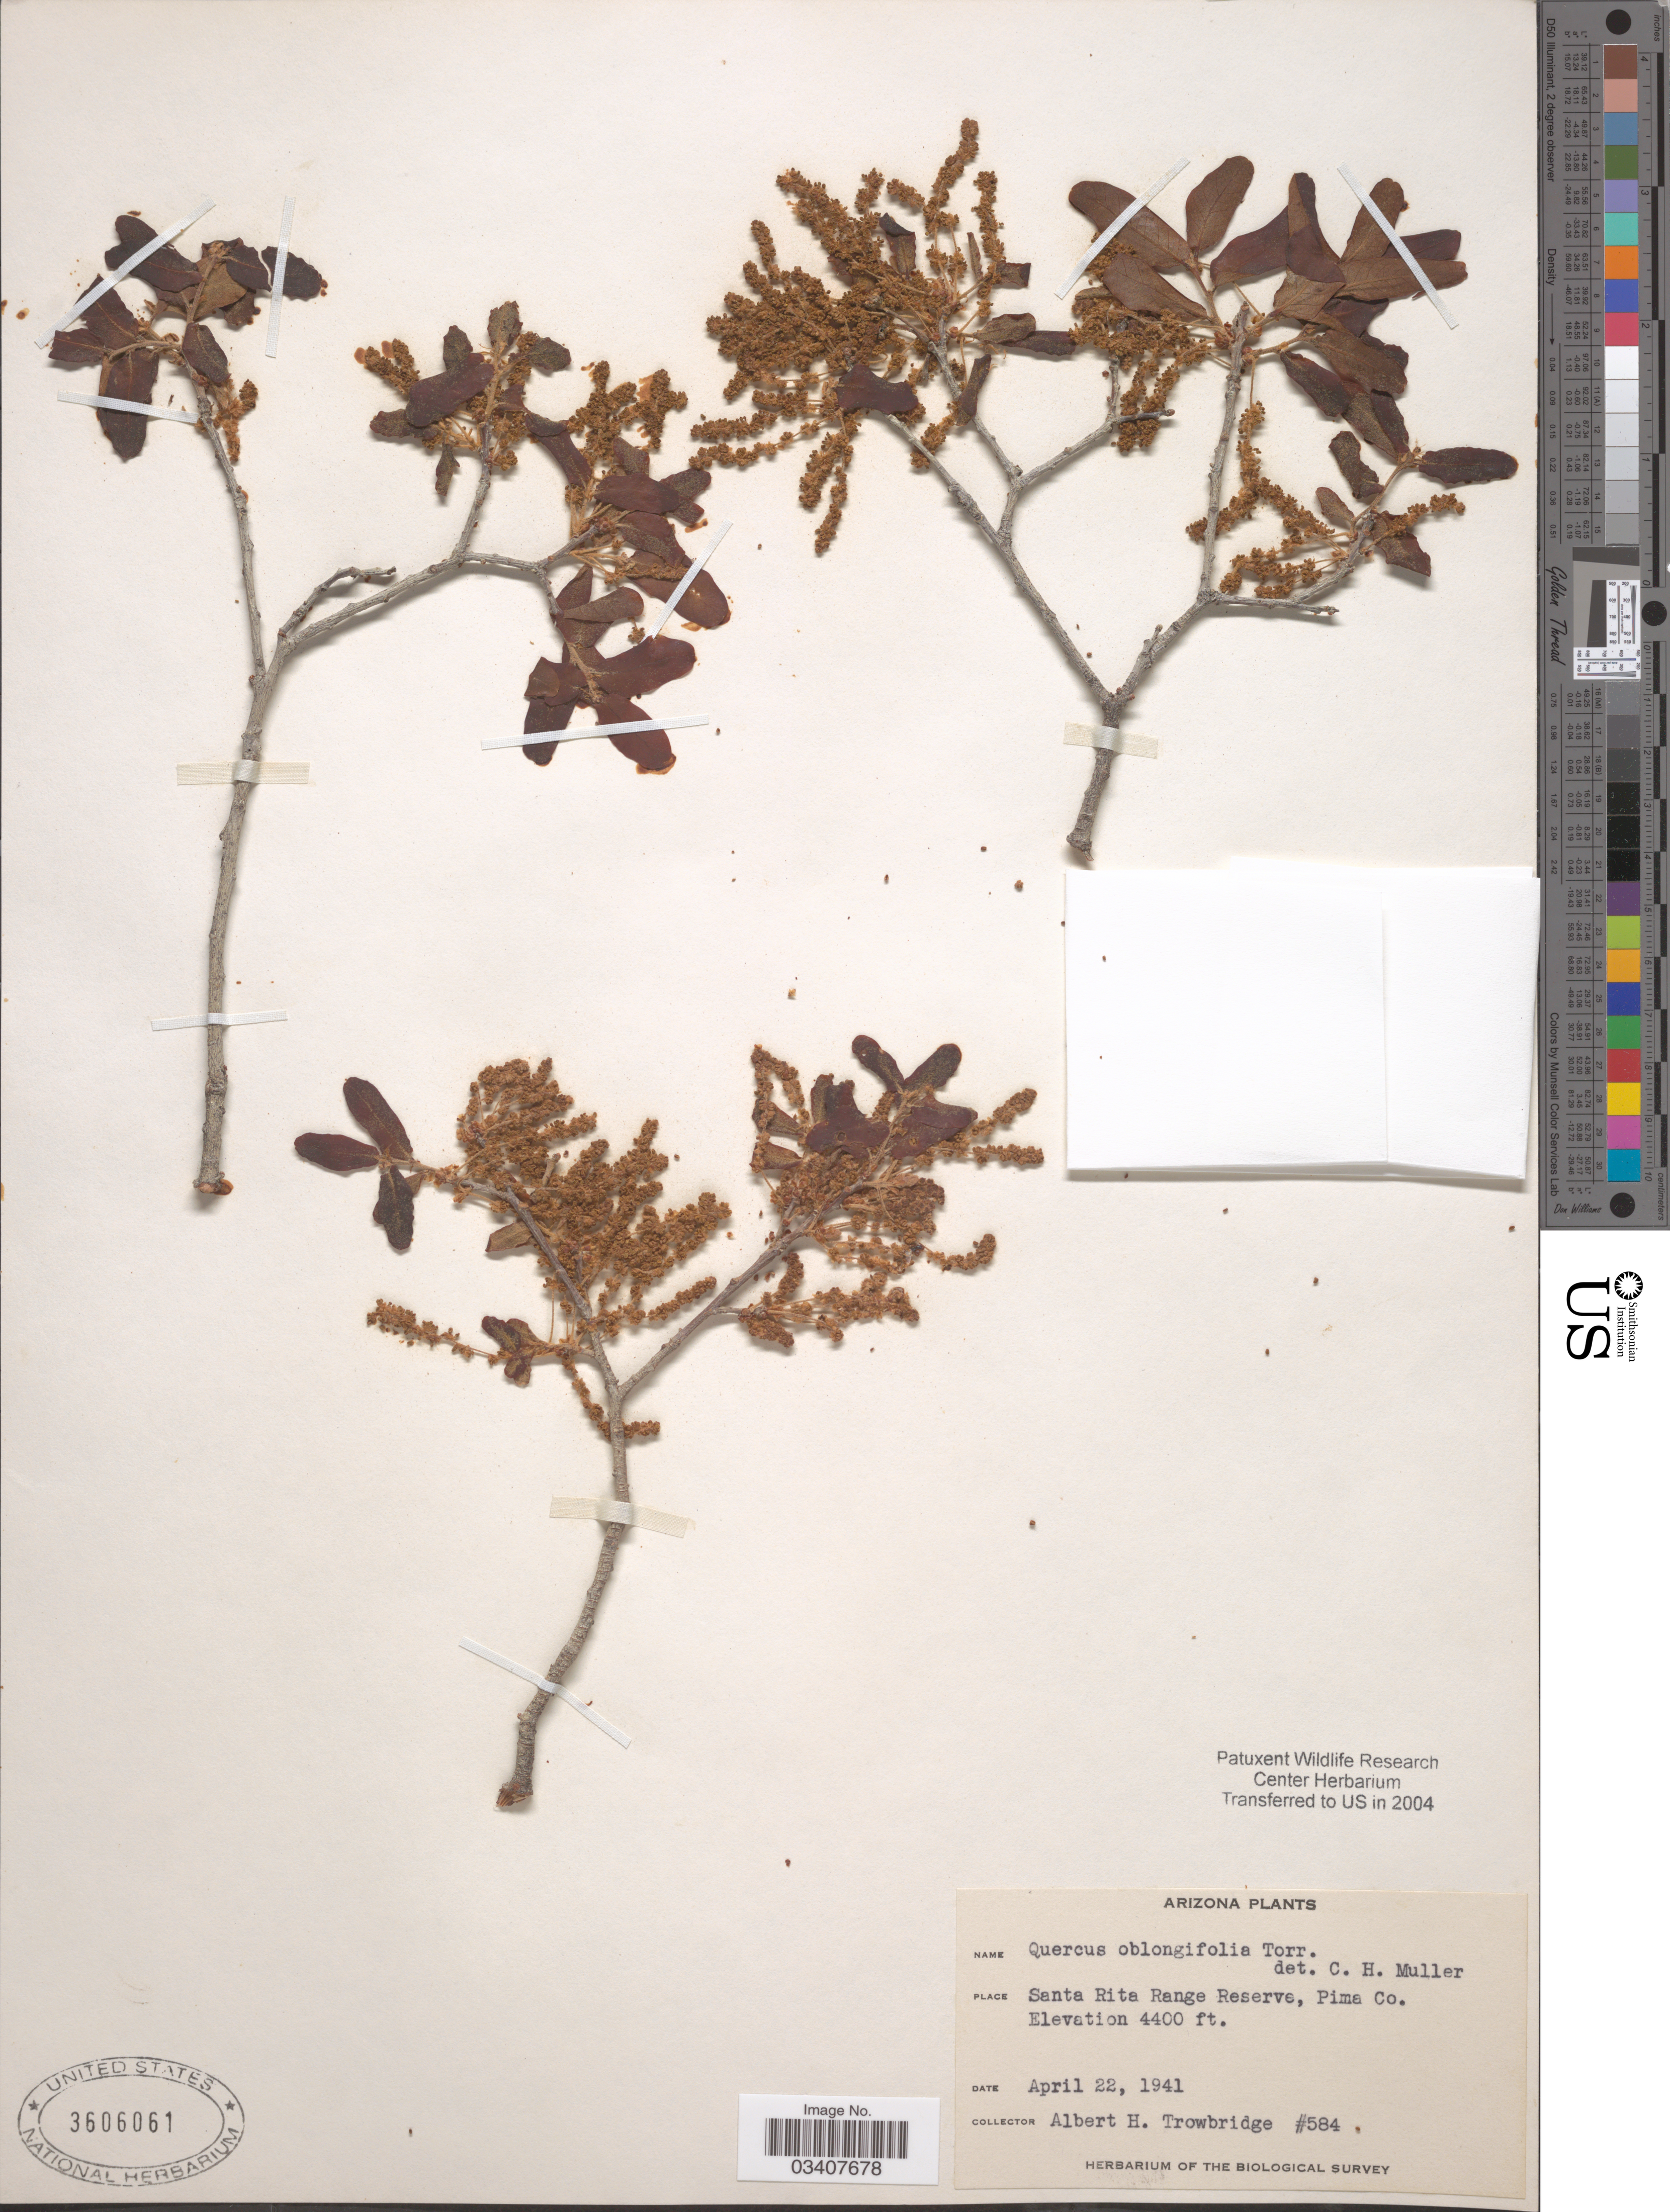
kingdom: Plantae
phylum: Tracheophyta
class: Magnoliopsida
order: Fagales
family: Fagaceae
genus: Quercus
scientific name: Quercus oblongifolia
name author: Torr.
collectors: A. H. Trowbridge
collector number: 584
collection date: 1941-04-22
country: United States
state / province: Arizona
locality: Santa Rita Range Reserve, Pima Co.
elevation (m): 1341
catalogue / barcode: US 3606061